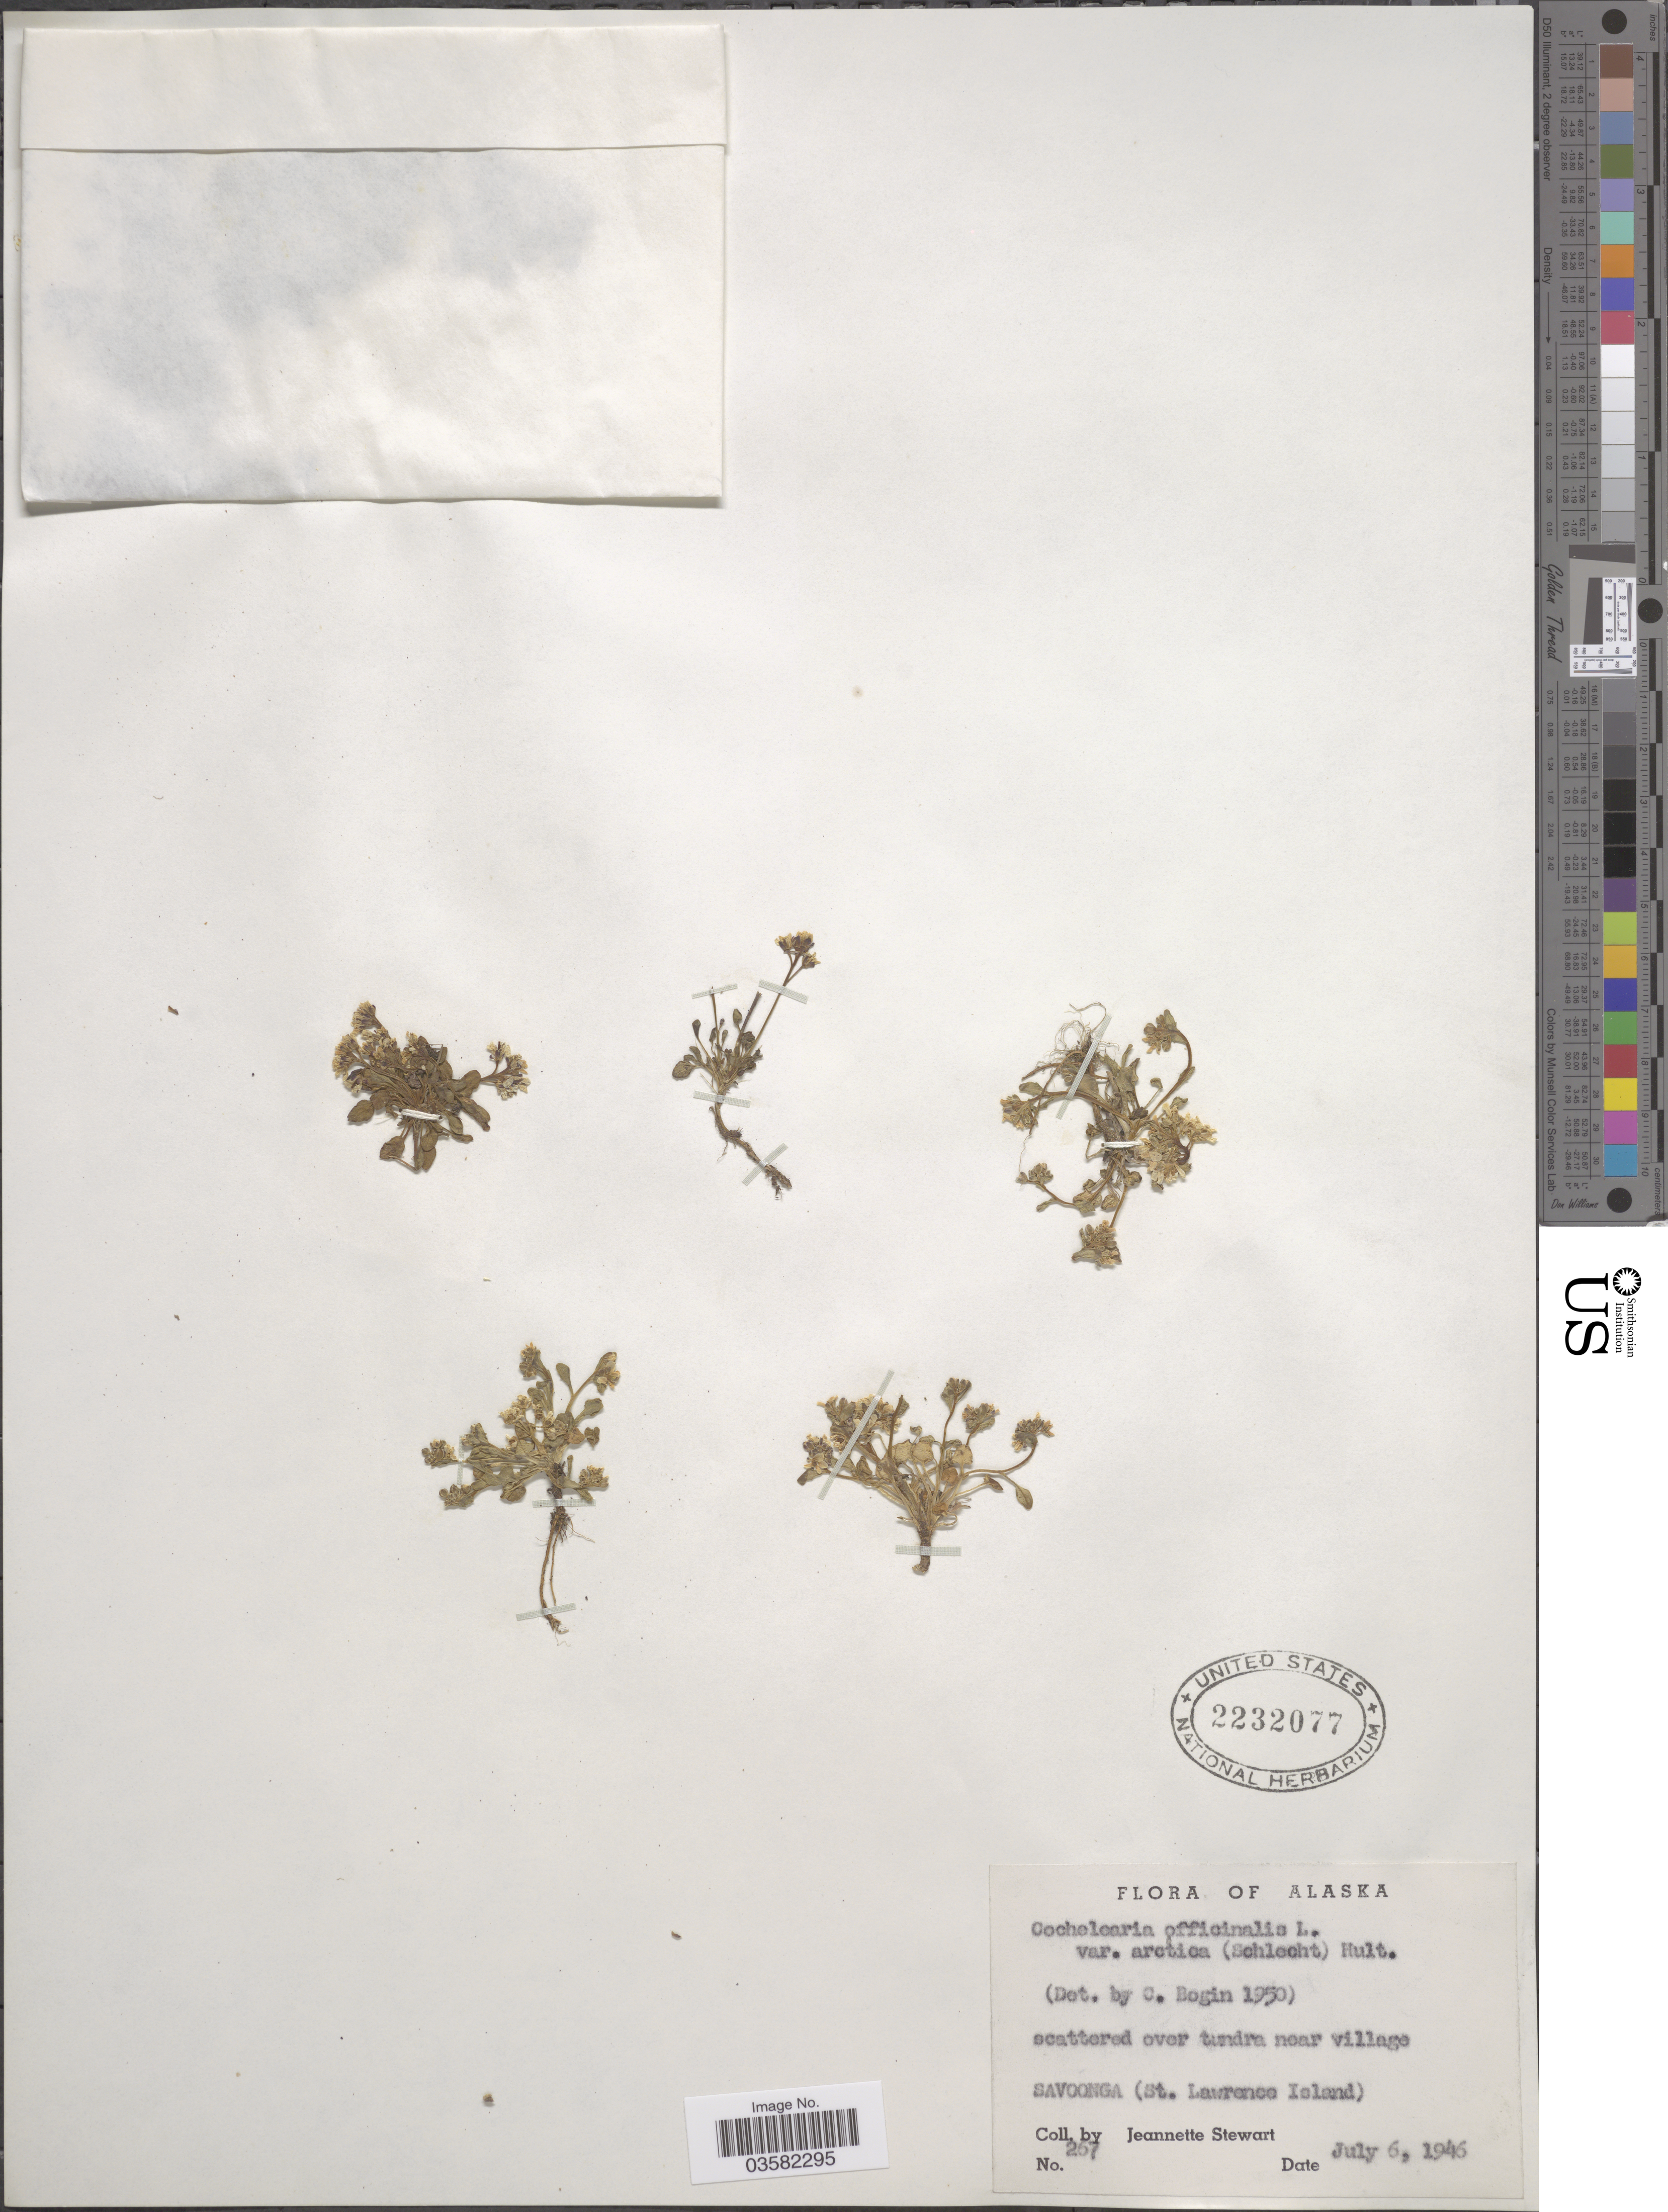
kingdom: Plantae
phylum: Tracheophyta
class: Magnoliopsida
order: Brassicales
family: Brassicaceae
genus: Cochlearia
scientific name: Cochlearia officinalis subsp. arctica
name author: (Schltdl. ex DC.) Hultén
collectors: J. Stewart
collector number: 267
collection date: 1946-07-06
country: United States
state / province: Alaska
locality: Near village Savoonga (St. Lawrence Island).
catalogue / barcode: US 2232077